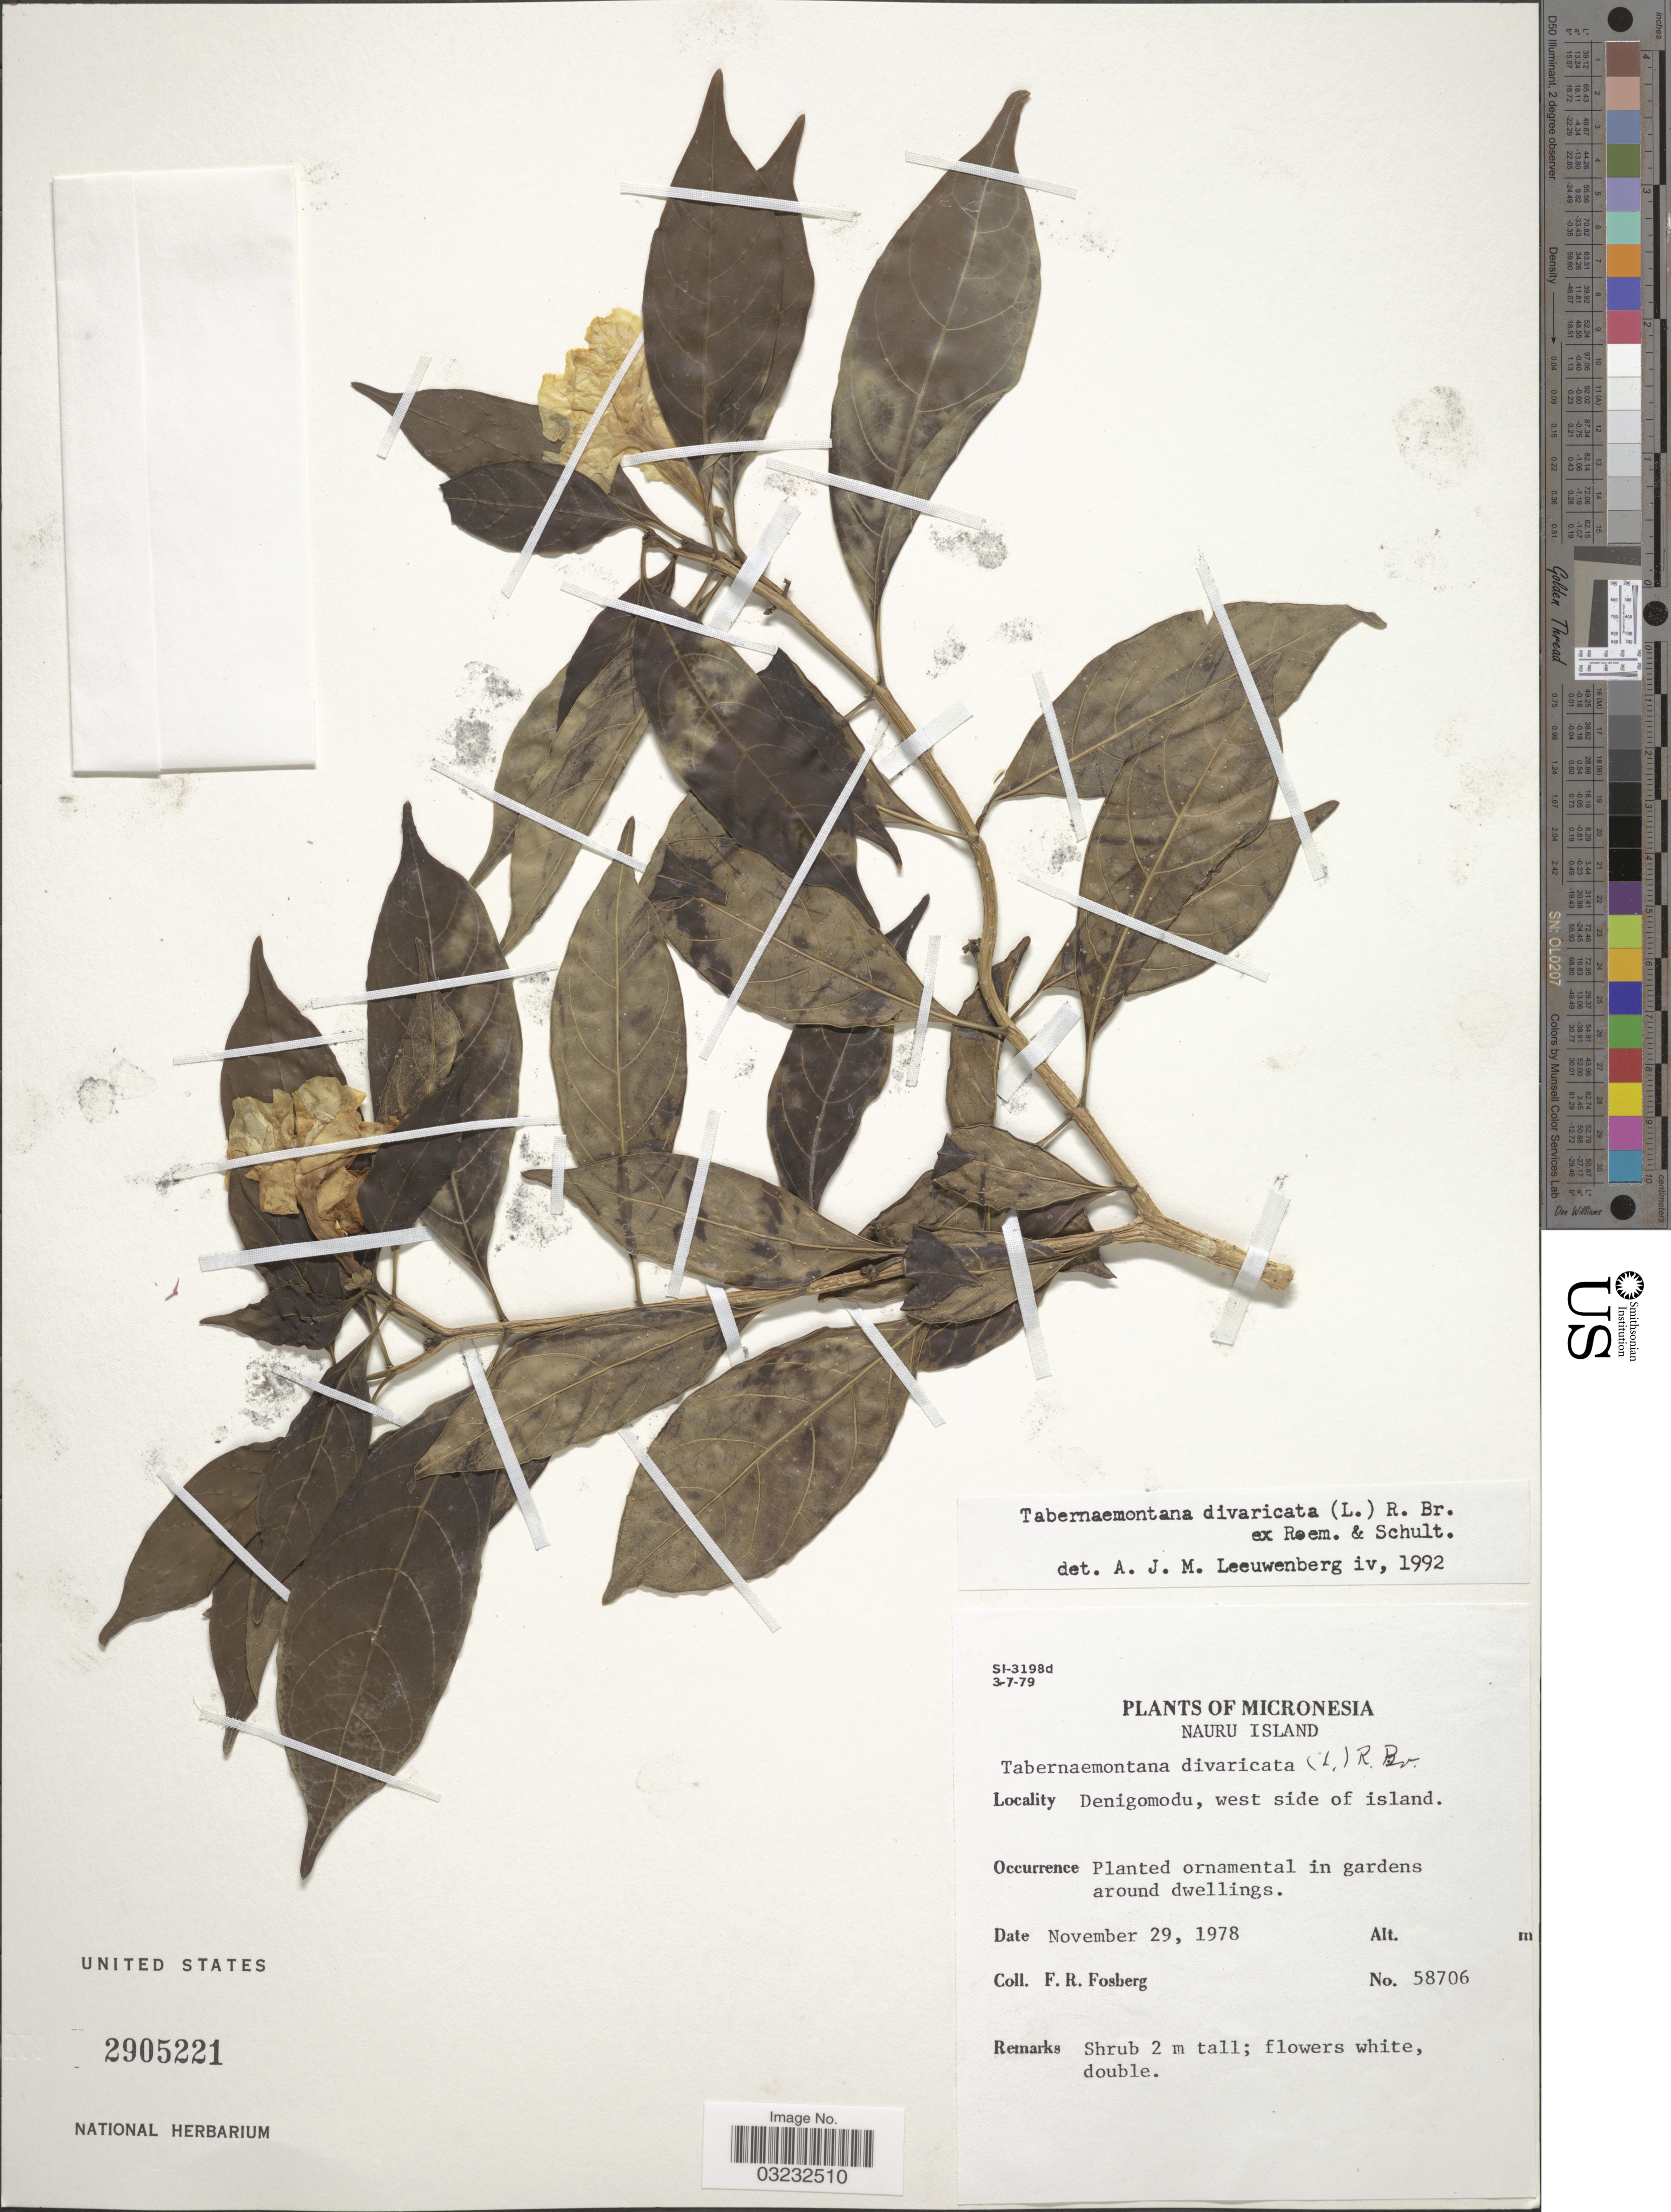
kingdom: Plantae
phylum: Tracheophyta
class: Magnoliopsida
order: Gentianales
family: Apocynaceae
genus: Tabernaemontana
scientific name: Tabernaemontana divaricata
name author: (L.) R. Br. ex Roem. & Schult.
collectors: F. R. Fosberg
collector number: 58706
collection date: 1978-11-29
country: Nauru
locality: Micronesia, Nauru Island, Denigomodu, west side of island.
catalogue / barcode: US 2905221